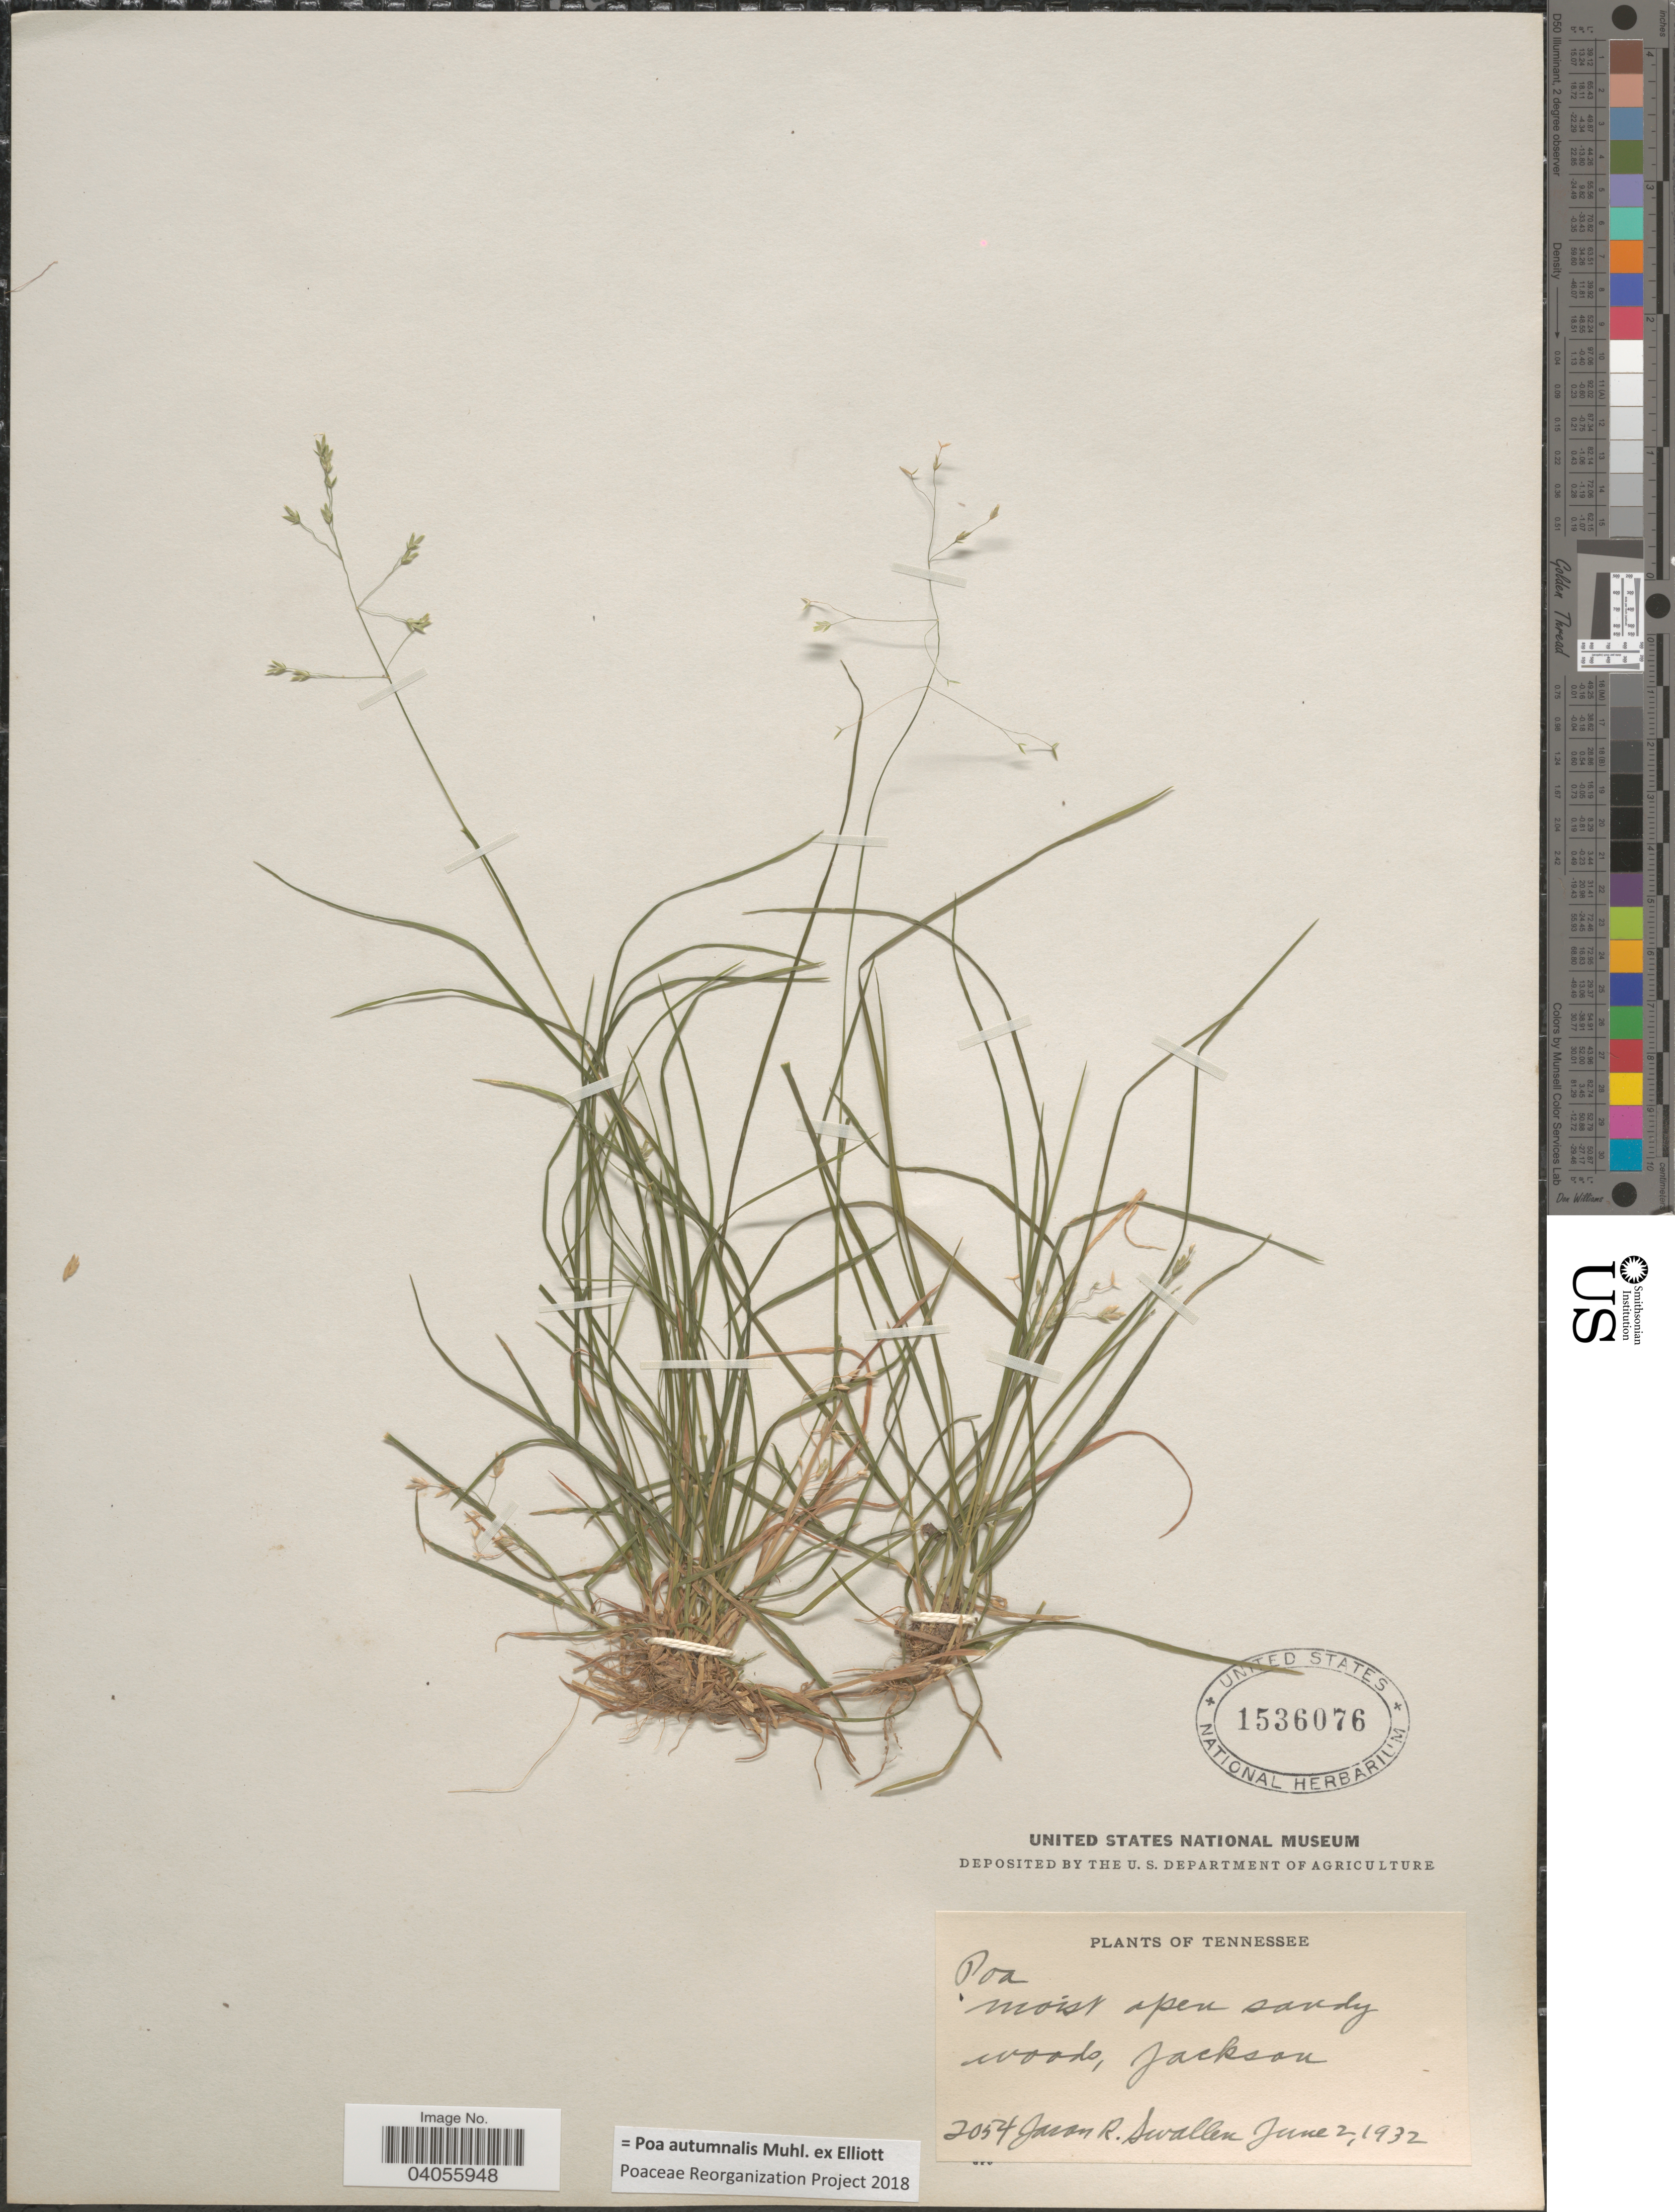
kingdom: Plantae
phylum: Tracheophyta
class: Liliopsida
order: Poales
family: Poaceae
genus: Poa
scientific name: Poa autumnalis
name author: Muhl. ex Elliott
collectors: J. R. Swallen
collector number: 2054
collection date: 1932-06-02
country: United States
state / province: Tennessee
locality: Moist open sandy woods, Jackson.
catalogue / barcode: US 1536076